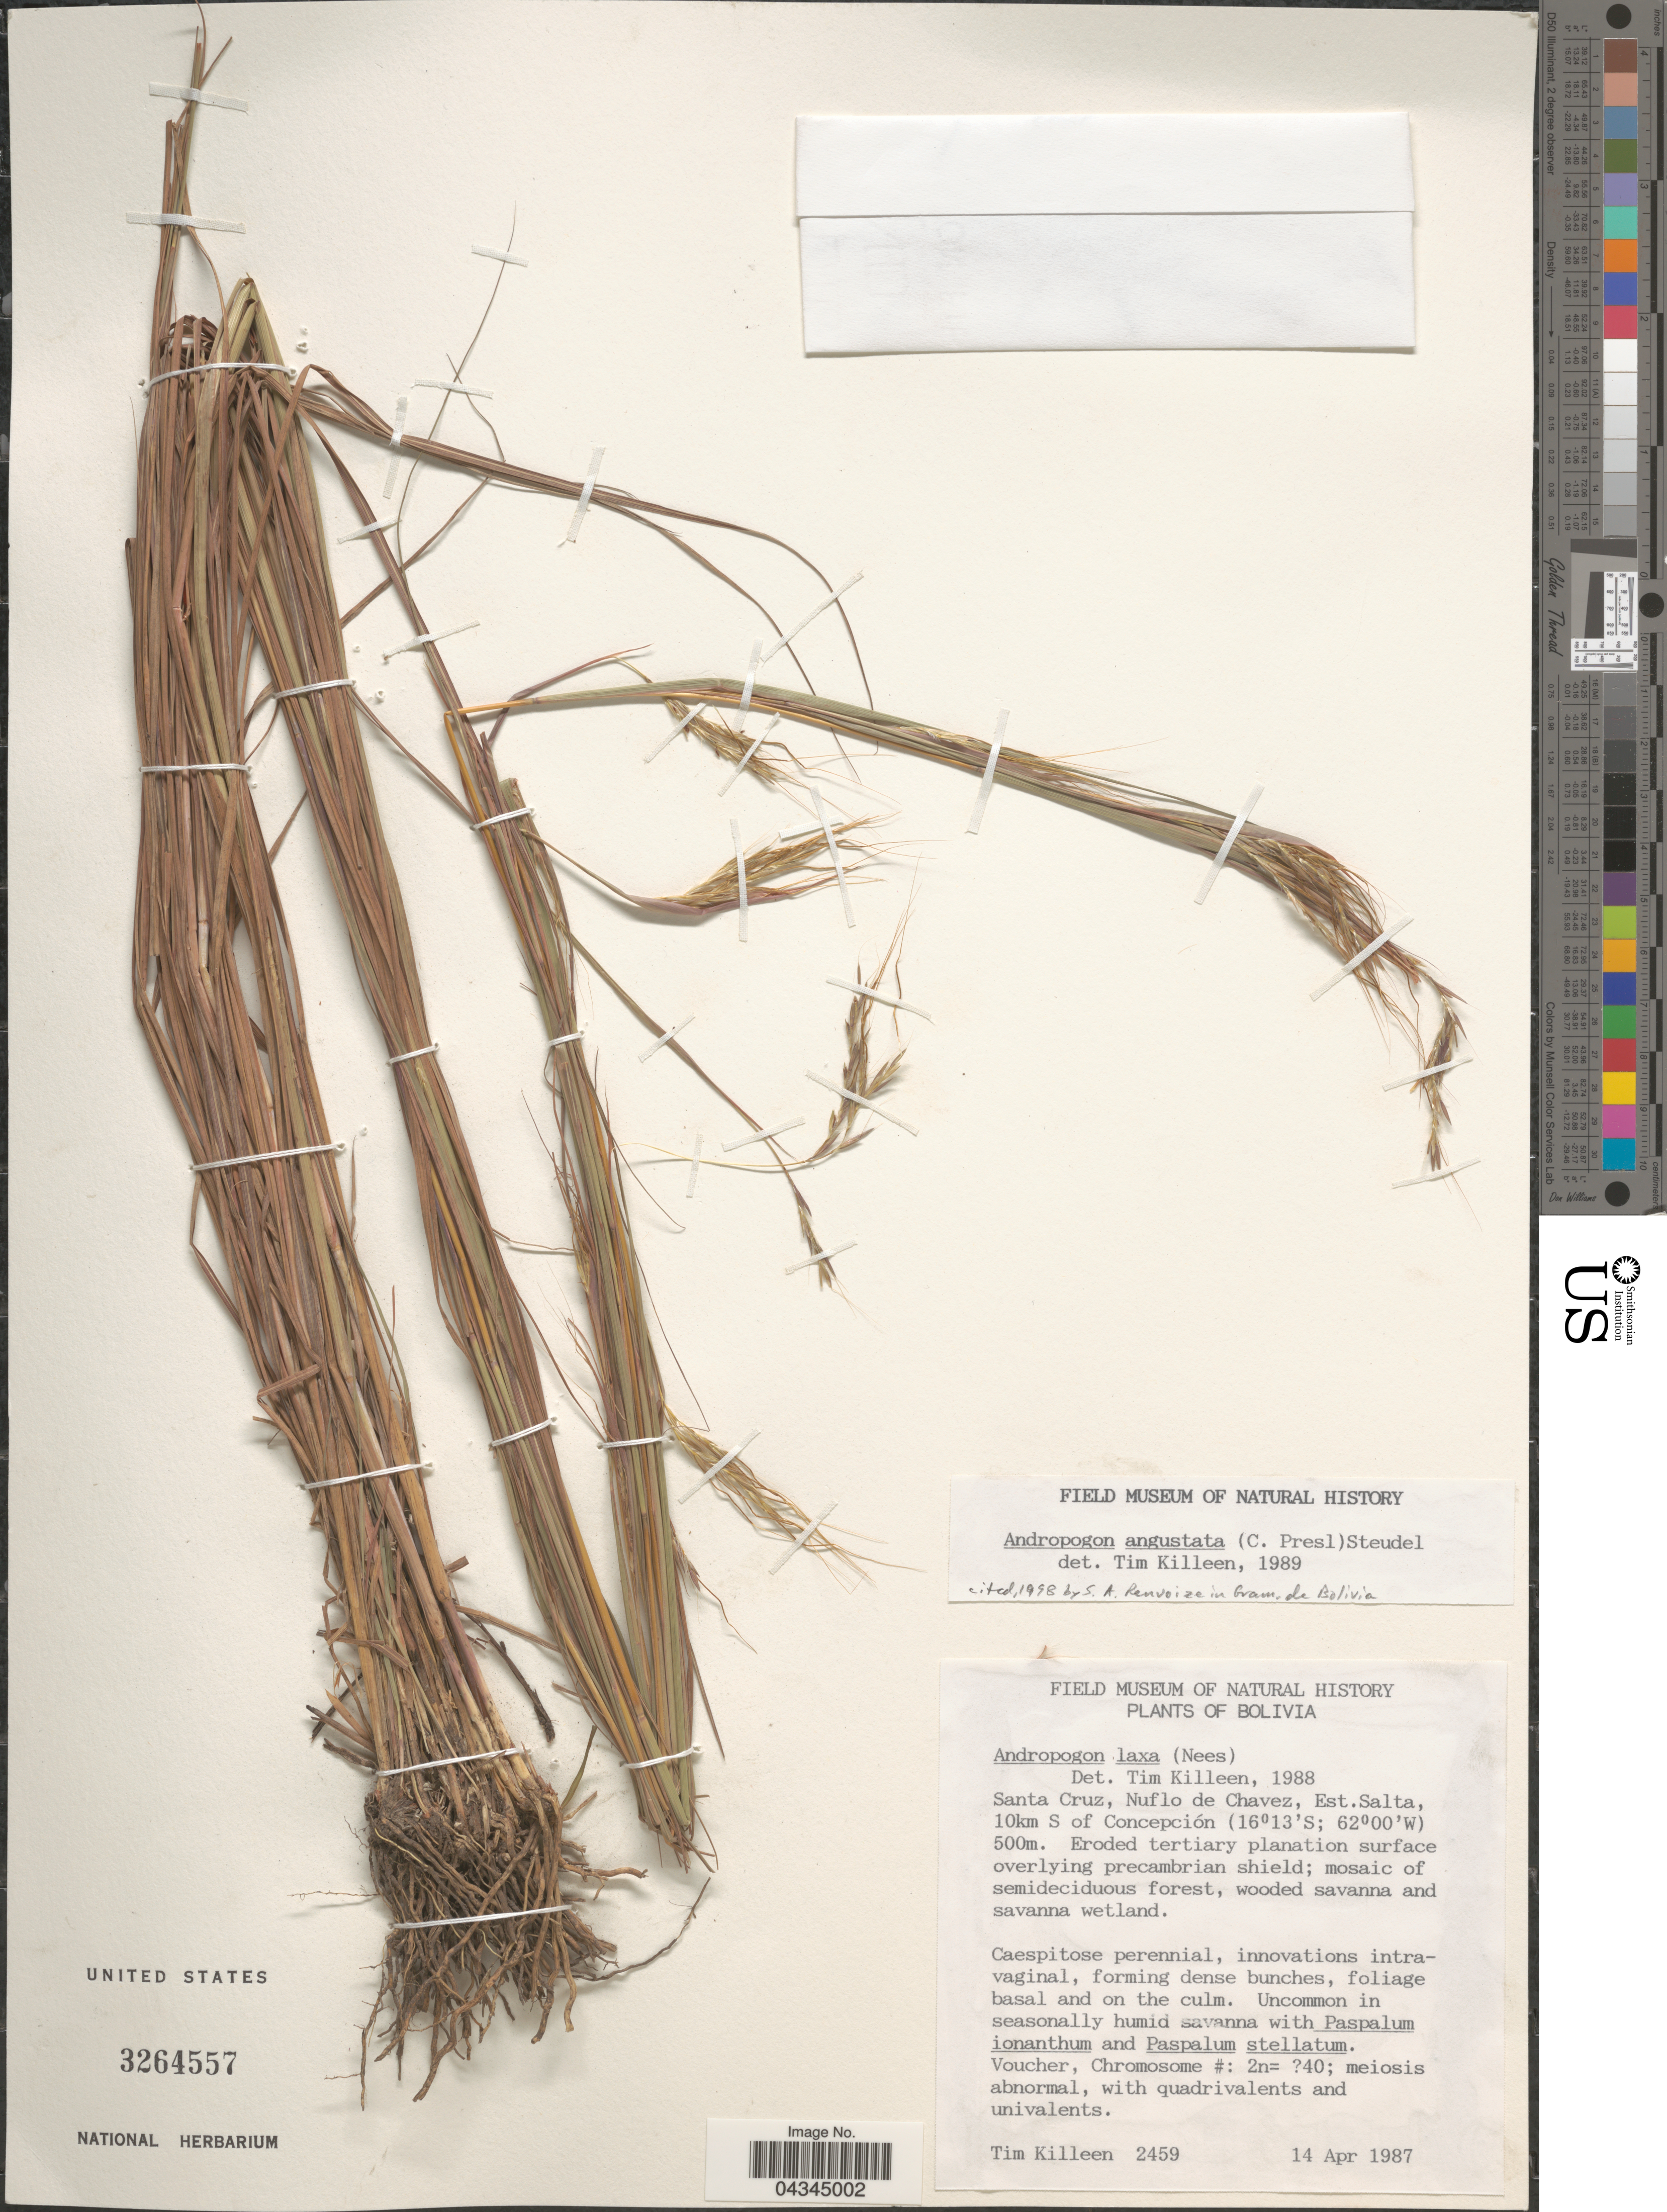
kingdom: Plantae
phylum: Tracheophyta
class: Liliopsida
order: Poales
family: Poaceae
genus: Andropogon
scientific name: Andropogon angustatus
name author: (J. Presl) Steud.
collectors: T. J. Killeen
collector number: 2459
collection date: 1987-04-14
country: Bolivia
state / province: Santa Cruz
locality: Nuflo de Chavez, Est.Salta, 10km S of Concepción.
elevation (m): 500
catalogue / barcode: US 3264557